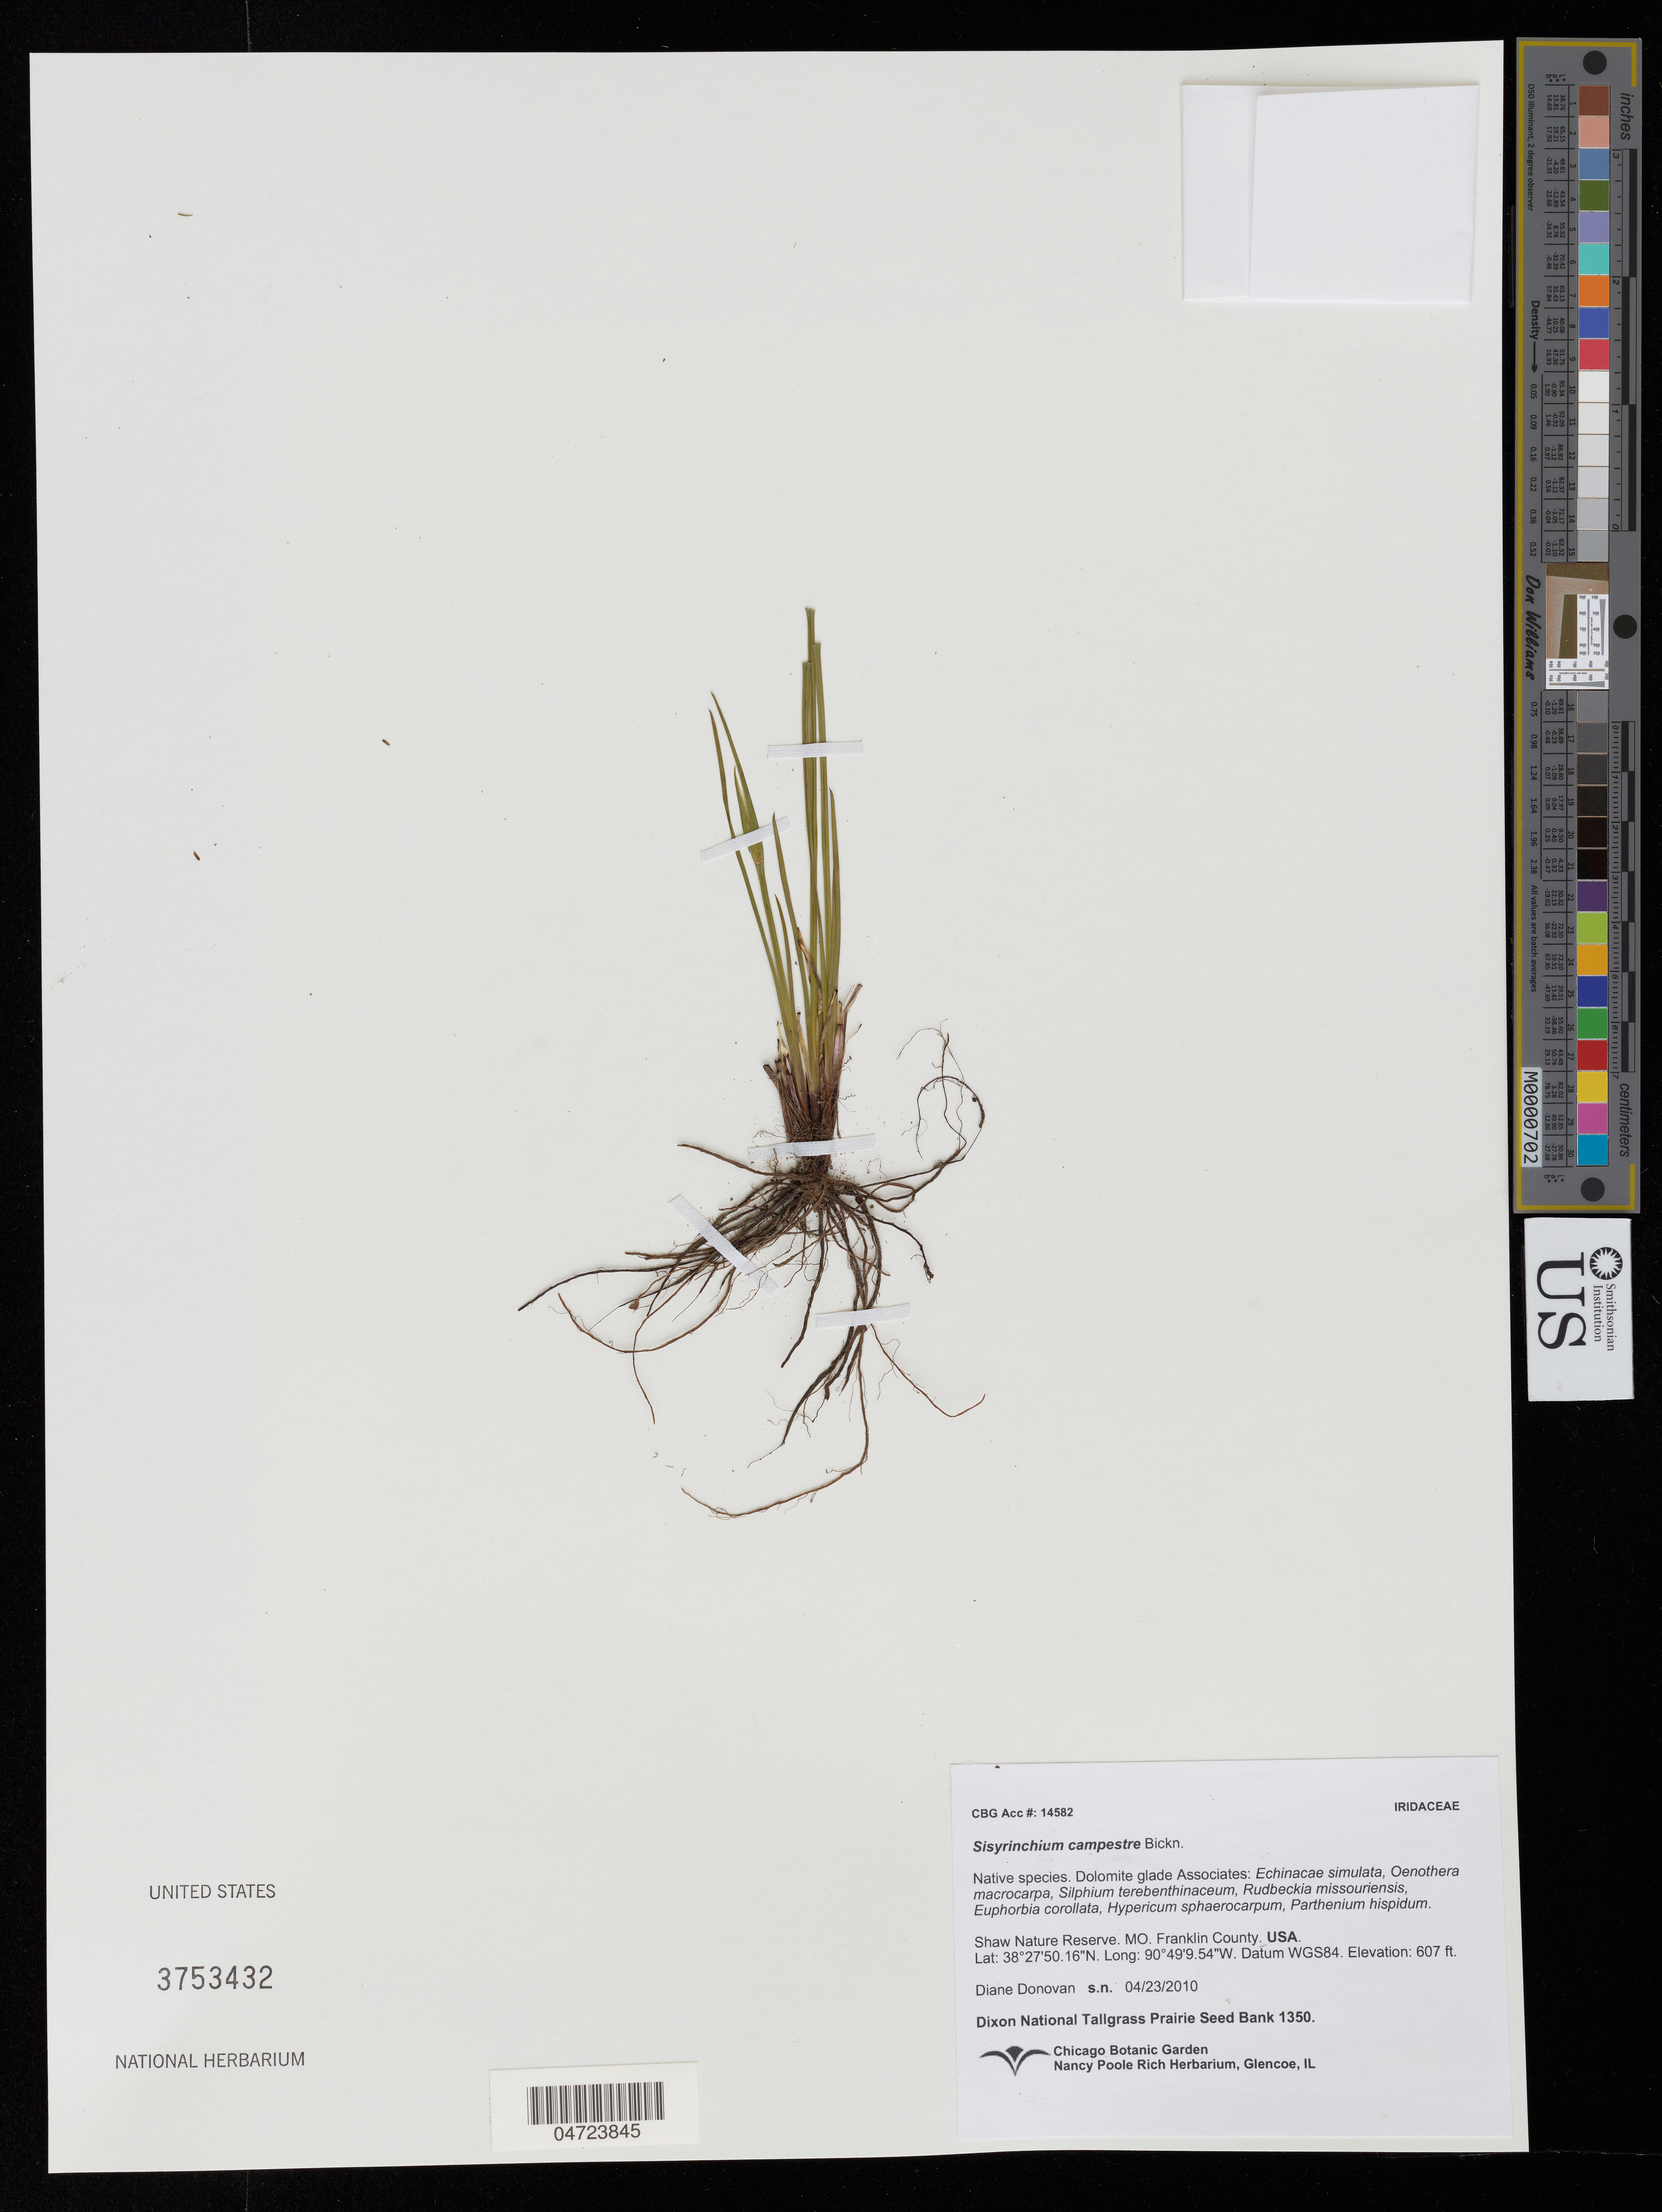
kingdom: Plantae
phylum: Tracheophyta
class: Liliopsida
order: Asparagales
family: Iridaceae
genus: Sisyrinchium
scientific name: Sisyrinchium campestre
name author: E.P. Bicknell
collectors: D. Donovan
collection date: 2010-04-23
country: United States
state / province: Missouri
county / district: Franklin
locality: Shaw Nature Reserve. Franklin County.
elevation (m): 185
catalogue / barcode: US 3753432